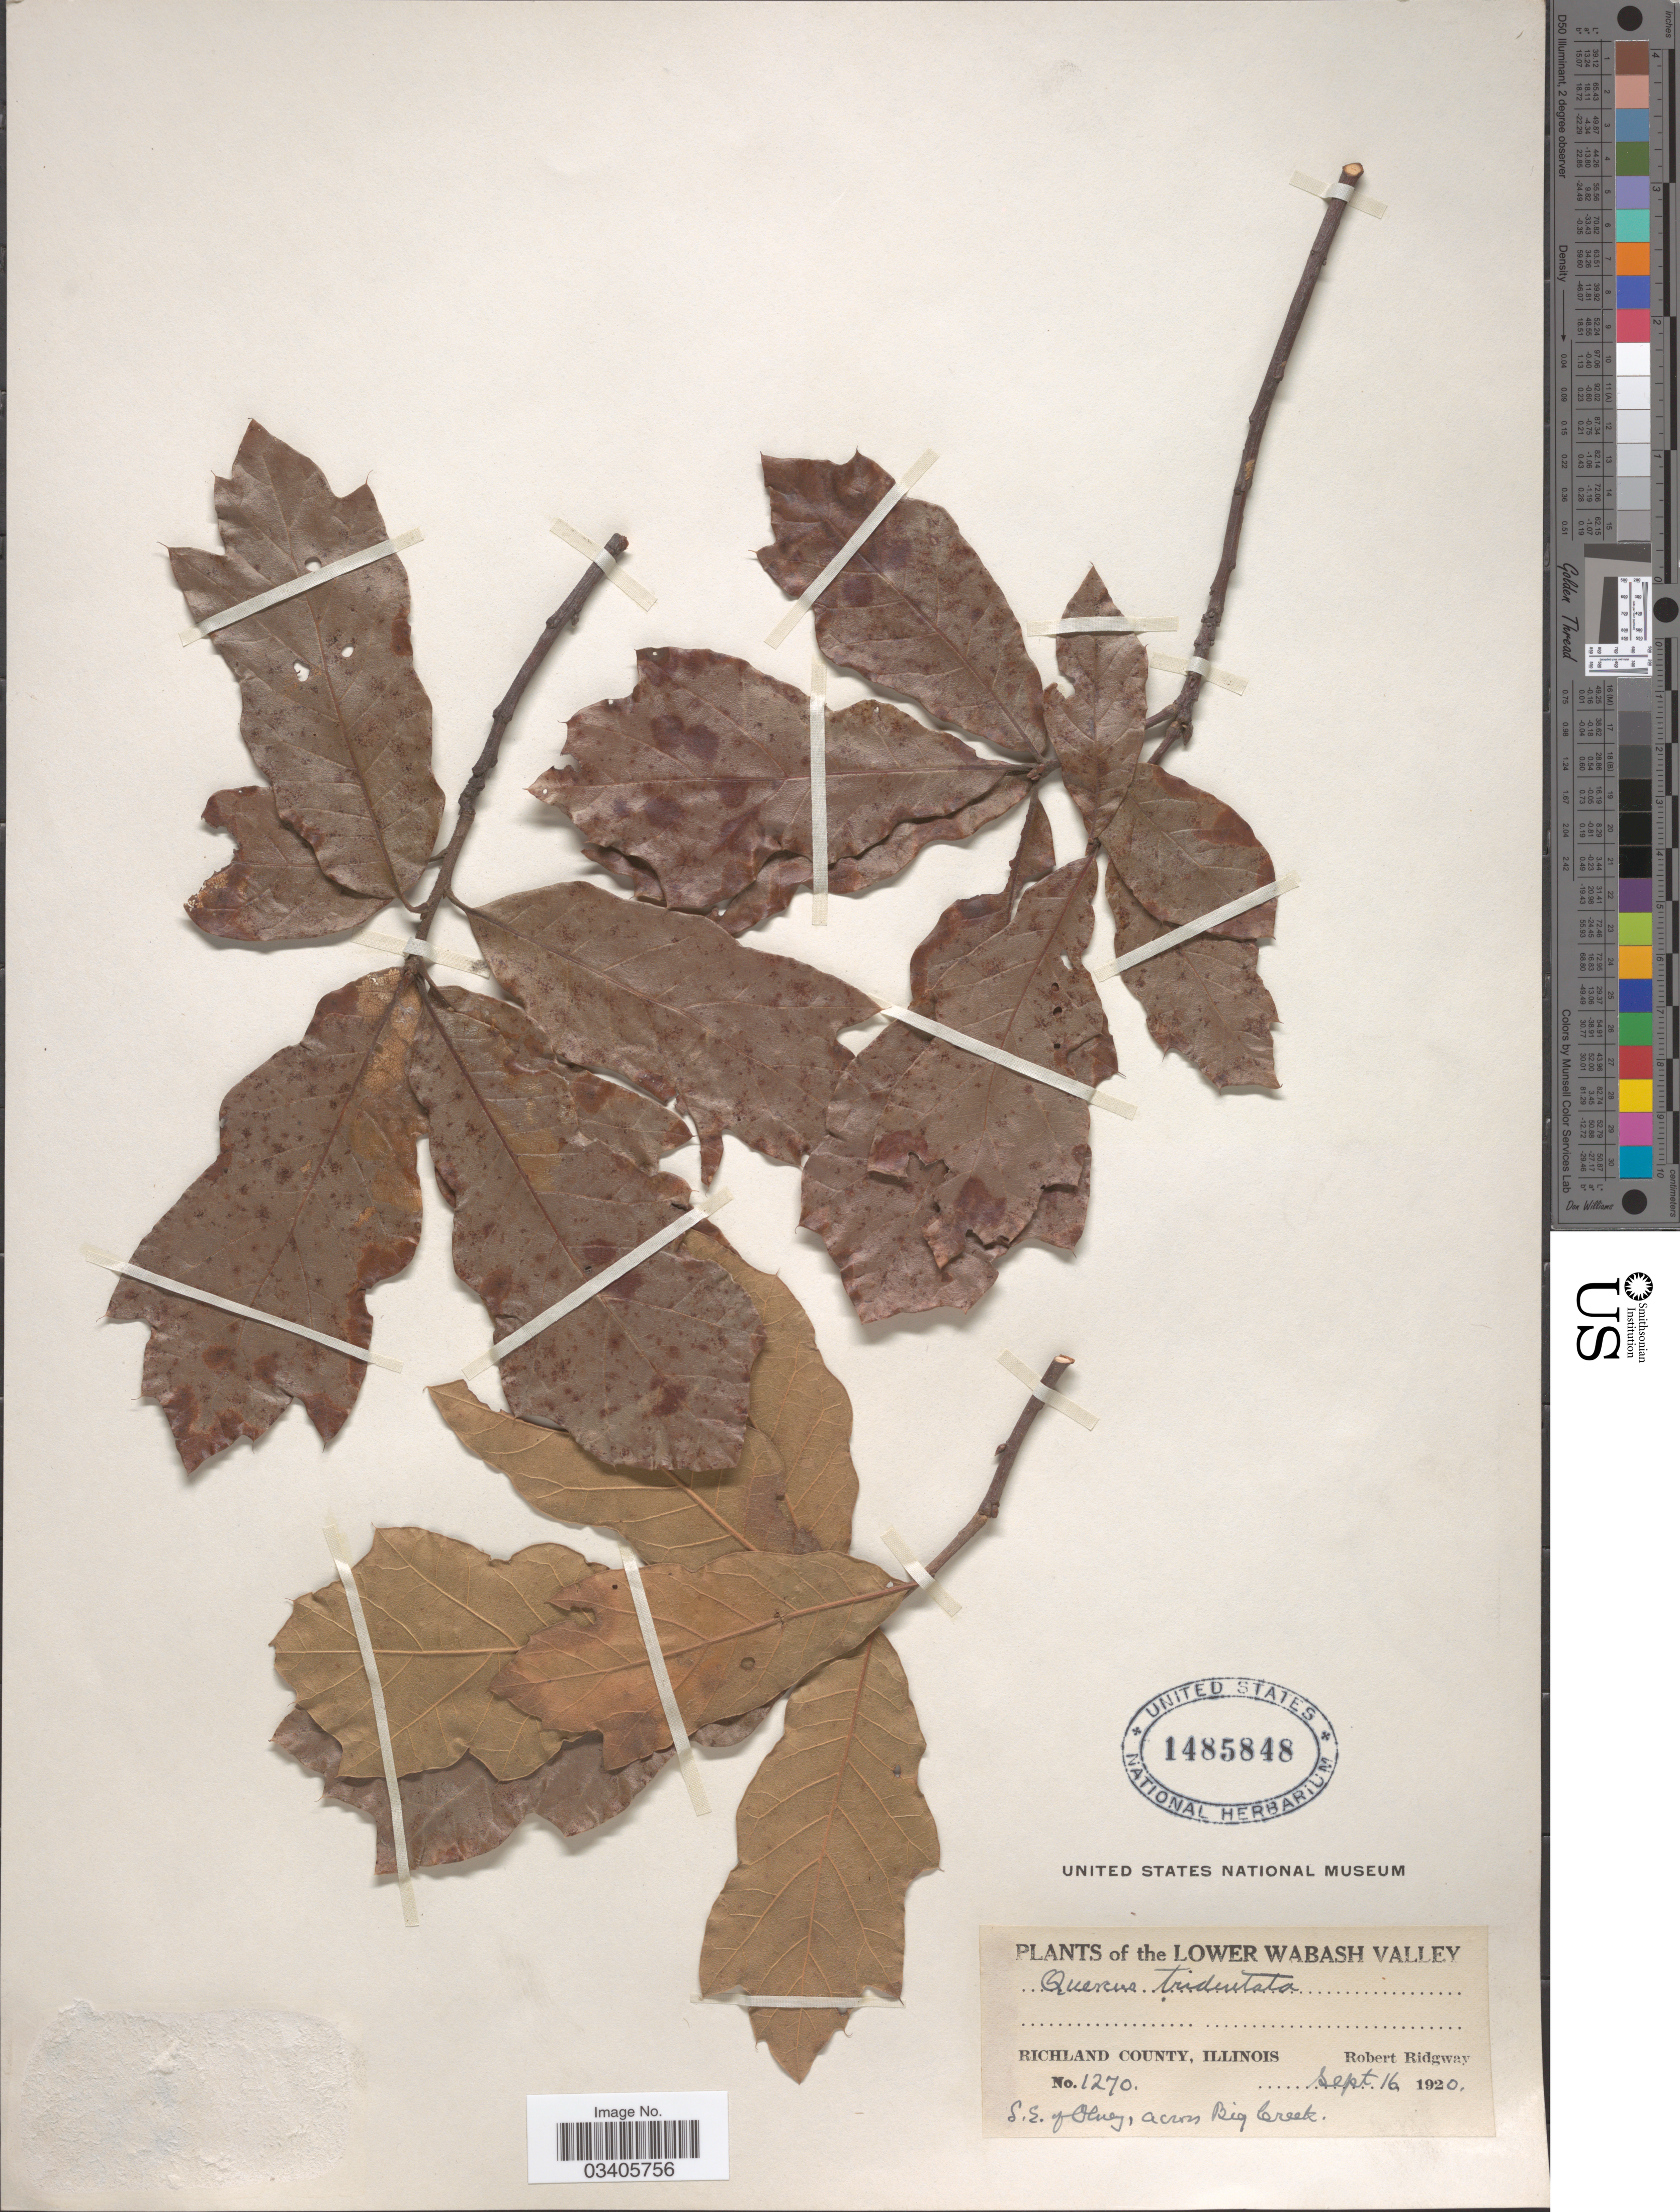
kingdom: Plantae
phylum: Tracheophyta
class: Magnoliopsida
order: Fagales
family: Fagaceae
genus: Quercus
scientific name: Quercus imbricaria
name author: Michx.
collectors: R. Ridgway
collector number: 1270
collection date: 1920-09-16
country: United States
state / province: Illinois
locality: The Lower Wabash Valley. Richland County. S.E. of Olney, across Big Creek.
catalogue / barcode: US 1485848